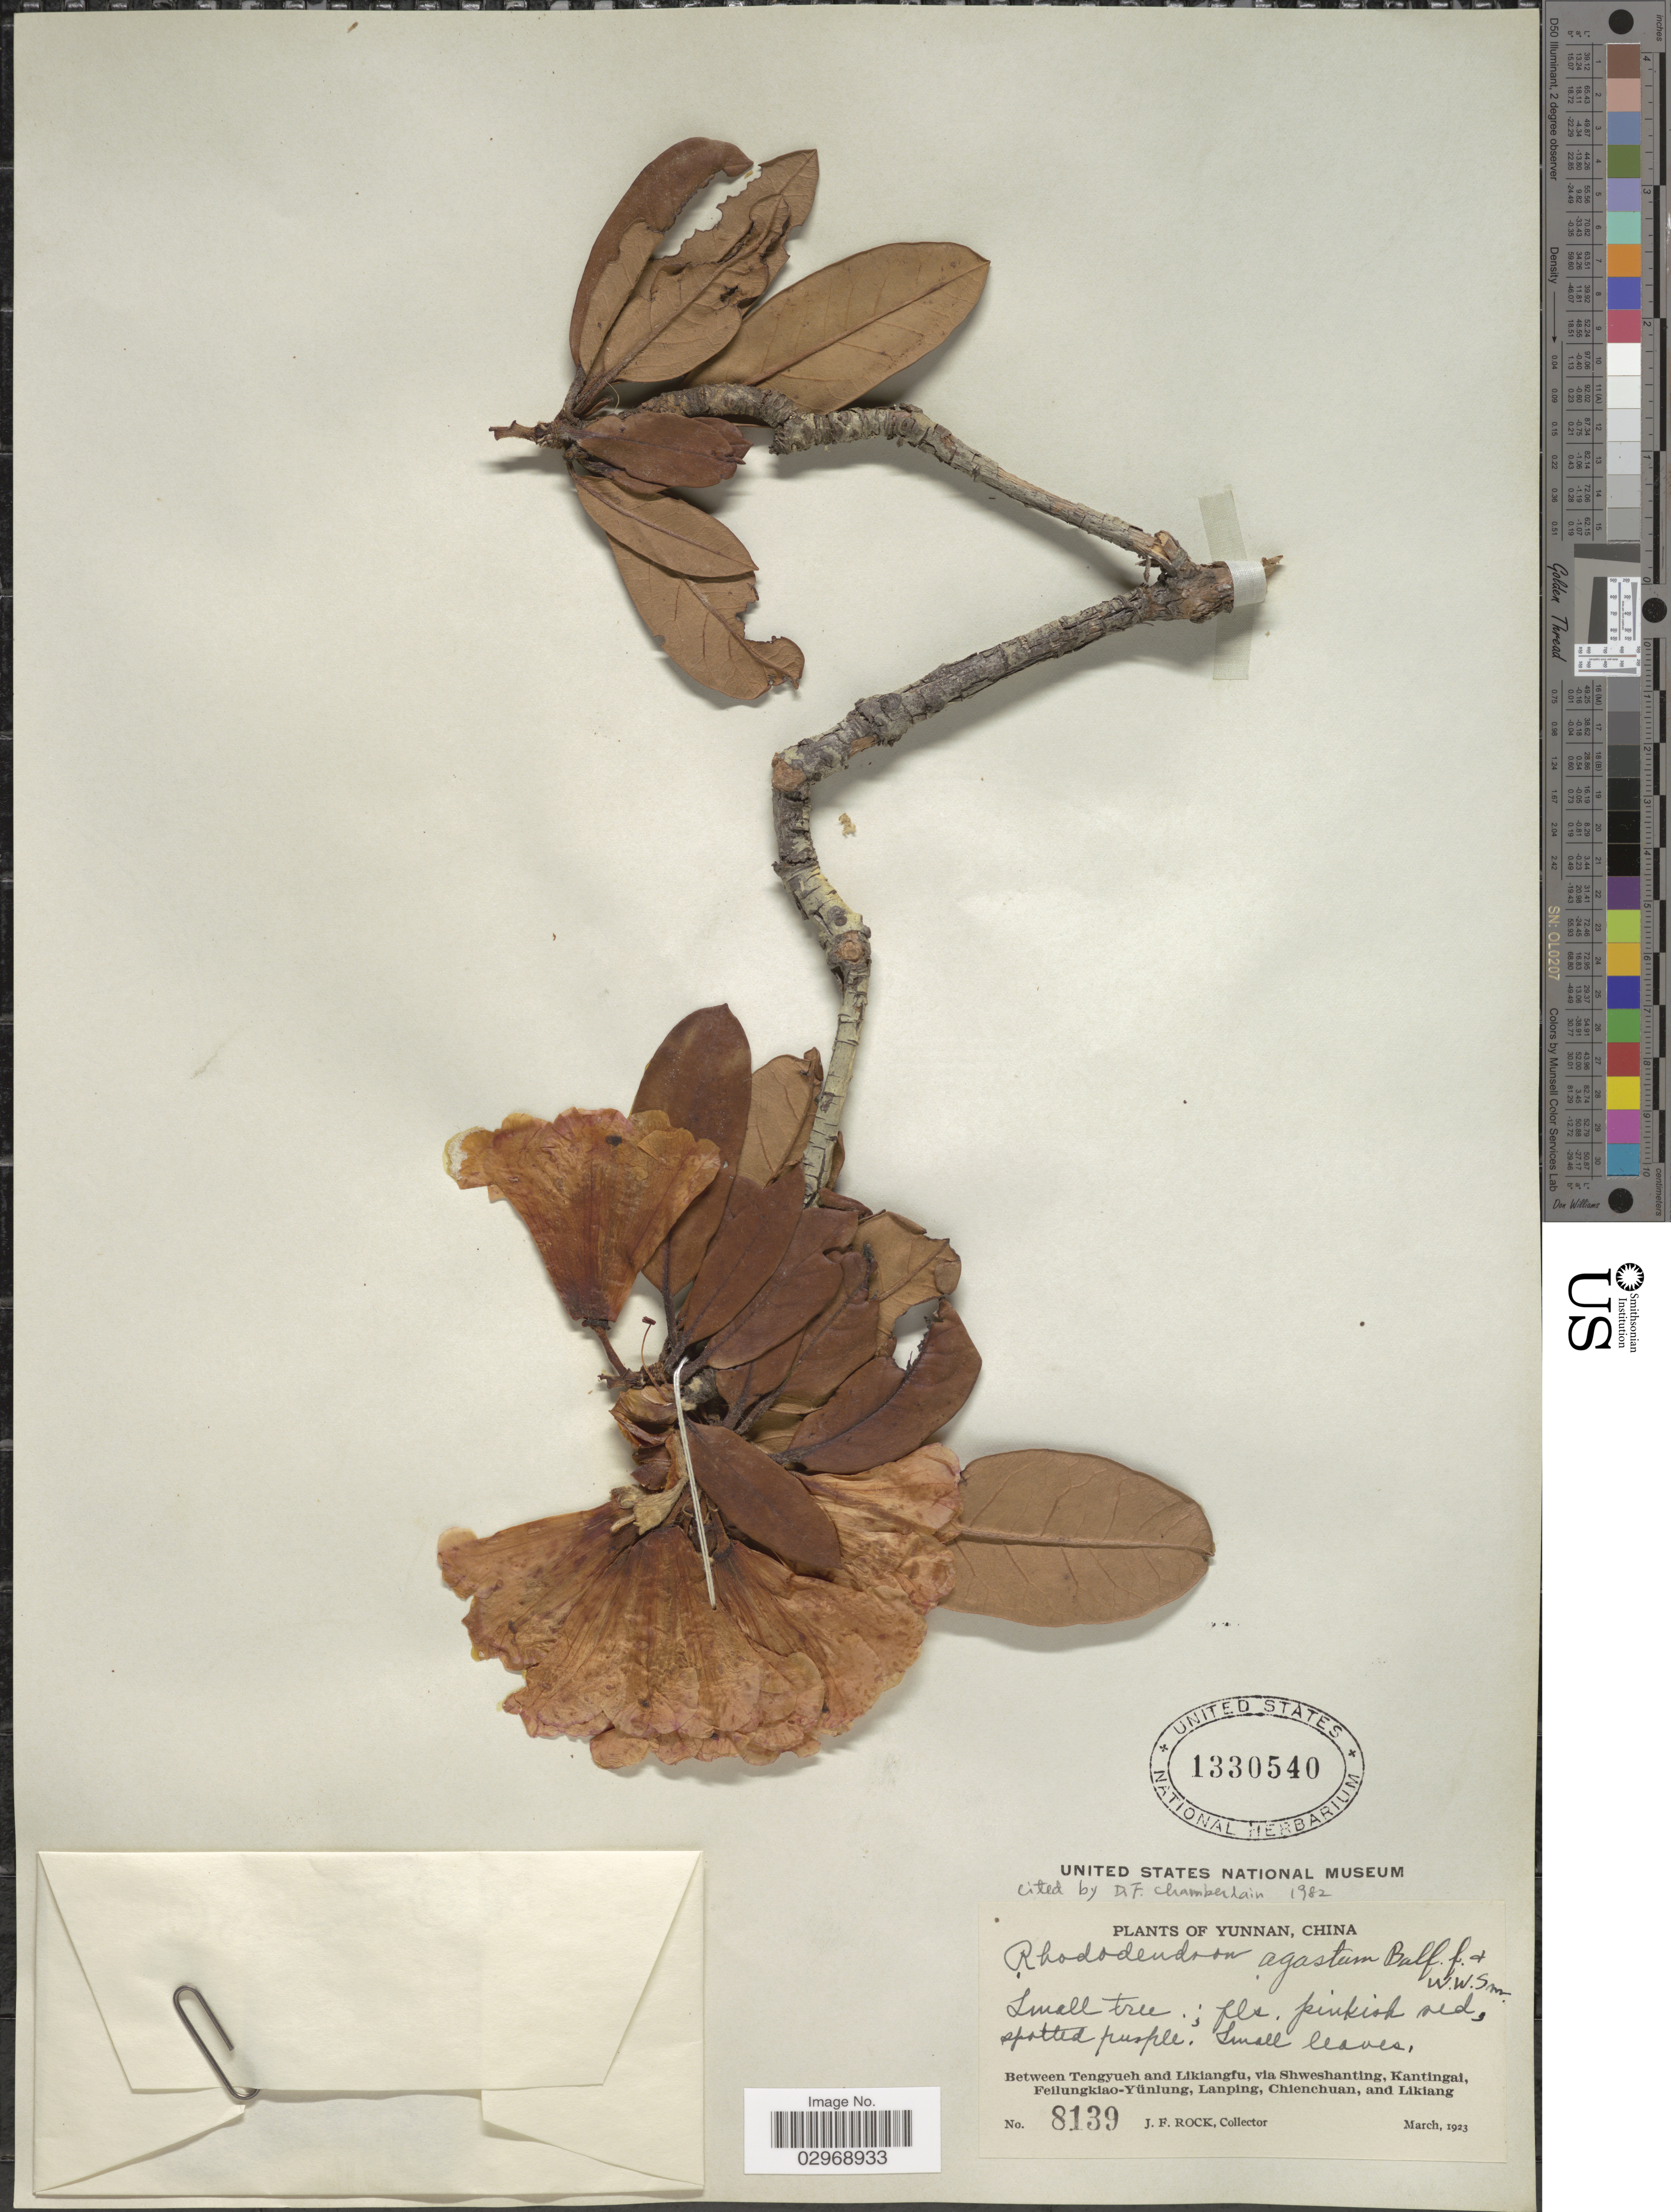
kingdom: Plantae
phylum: Tracheophyta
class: Magnoliopsida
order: Ericales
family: Ericaceae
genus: Rhododendron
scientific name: Rhododendron agastum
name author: Balf. f. & W.W. Sm.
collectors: J. Rock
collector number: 8139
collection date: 1923-03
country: China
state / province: Yunnan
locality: Between Tengyueh and Likiangfu, via Shweshanting, Kantingi, Feilungkiao-Yünlung, Lanping, Chienchuan, and Likiang.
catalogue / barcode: US 1330540